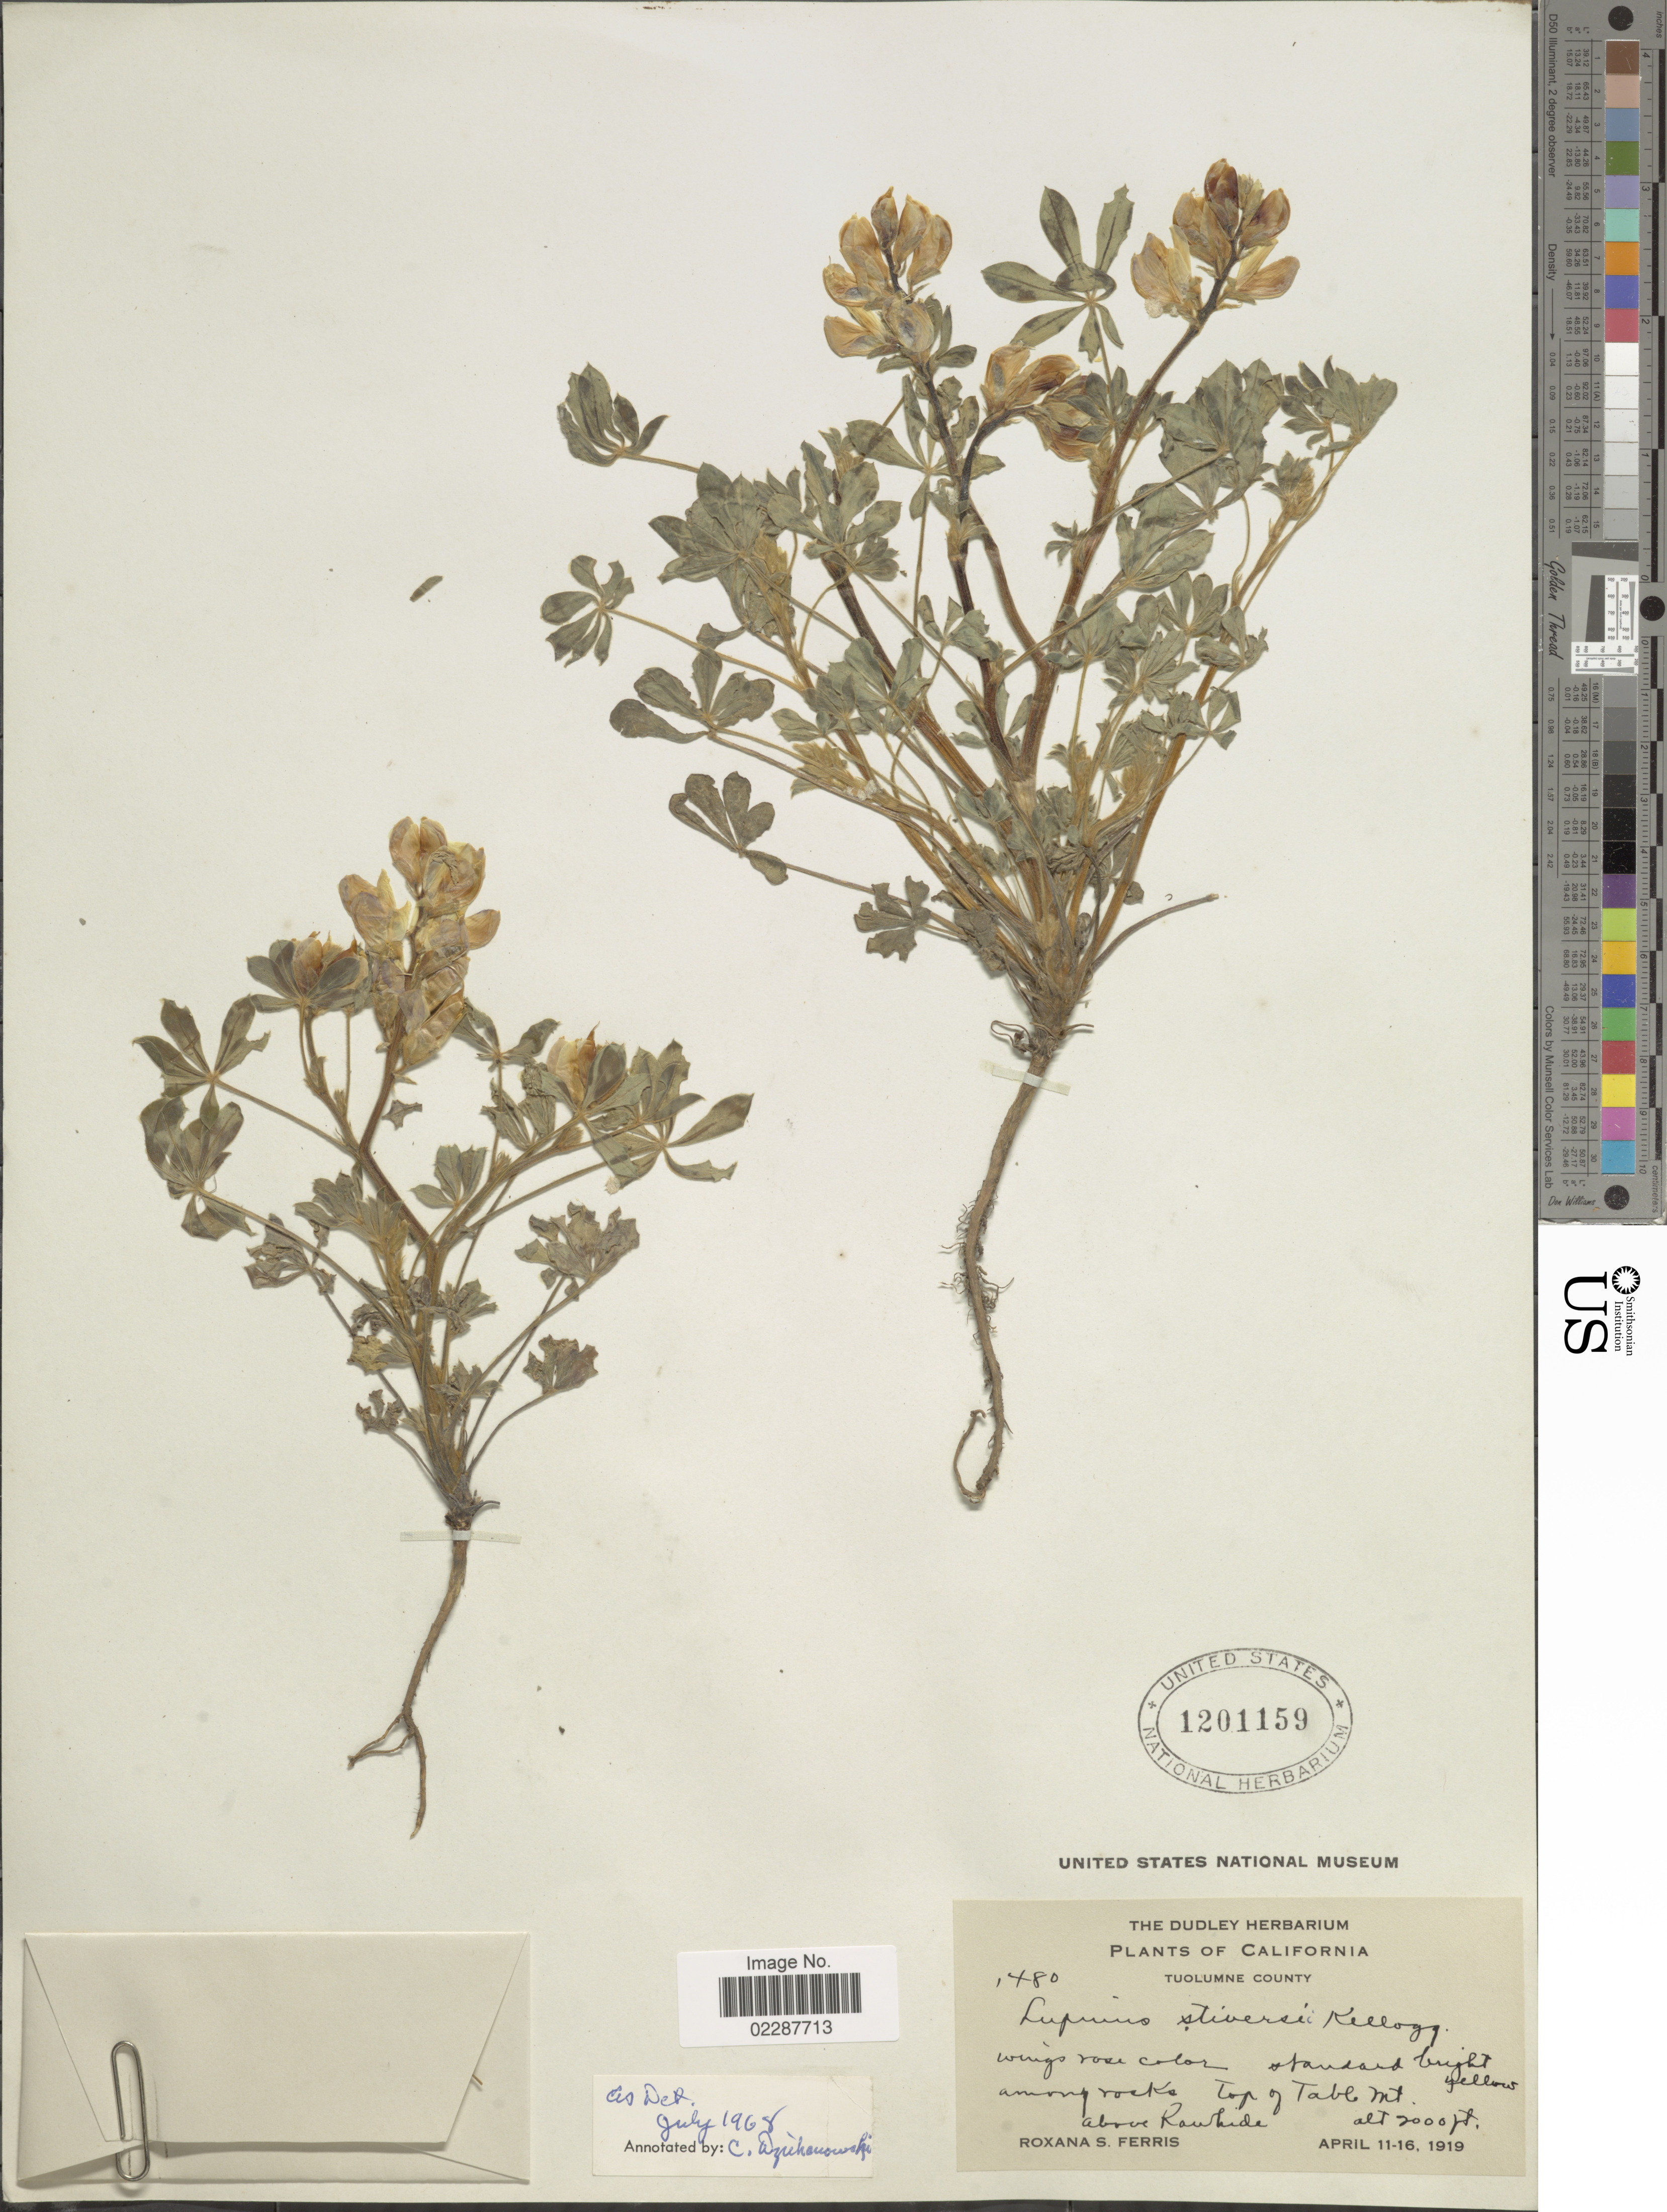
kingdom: Plantae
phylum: Tracheophyta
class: Magnoliopsida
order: Fabales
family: Fabaceae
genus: Lupinus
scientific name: Lupinus stiversii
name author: Kellogg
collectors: R. S. Ferris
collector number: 1480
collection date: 1919-04-11/1919-04-16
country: United States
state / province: California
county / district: Tuolumne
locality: Tuolumne County, Top of Table Mt., above Rawhide.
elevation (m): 610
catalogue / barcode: US 1201159